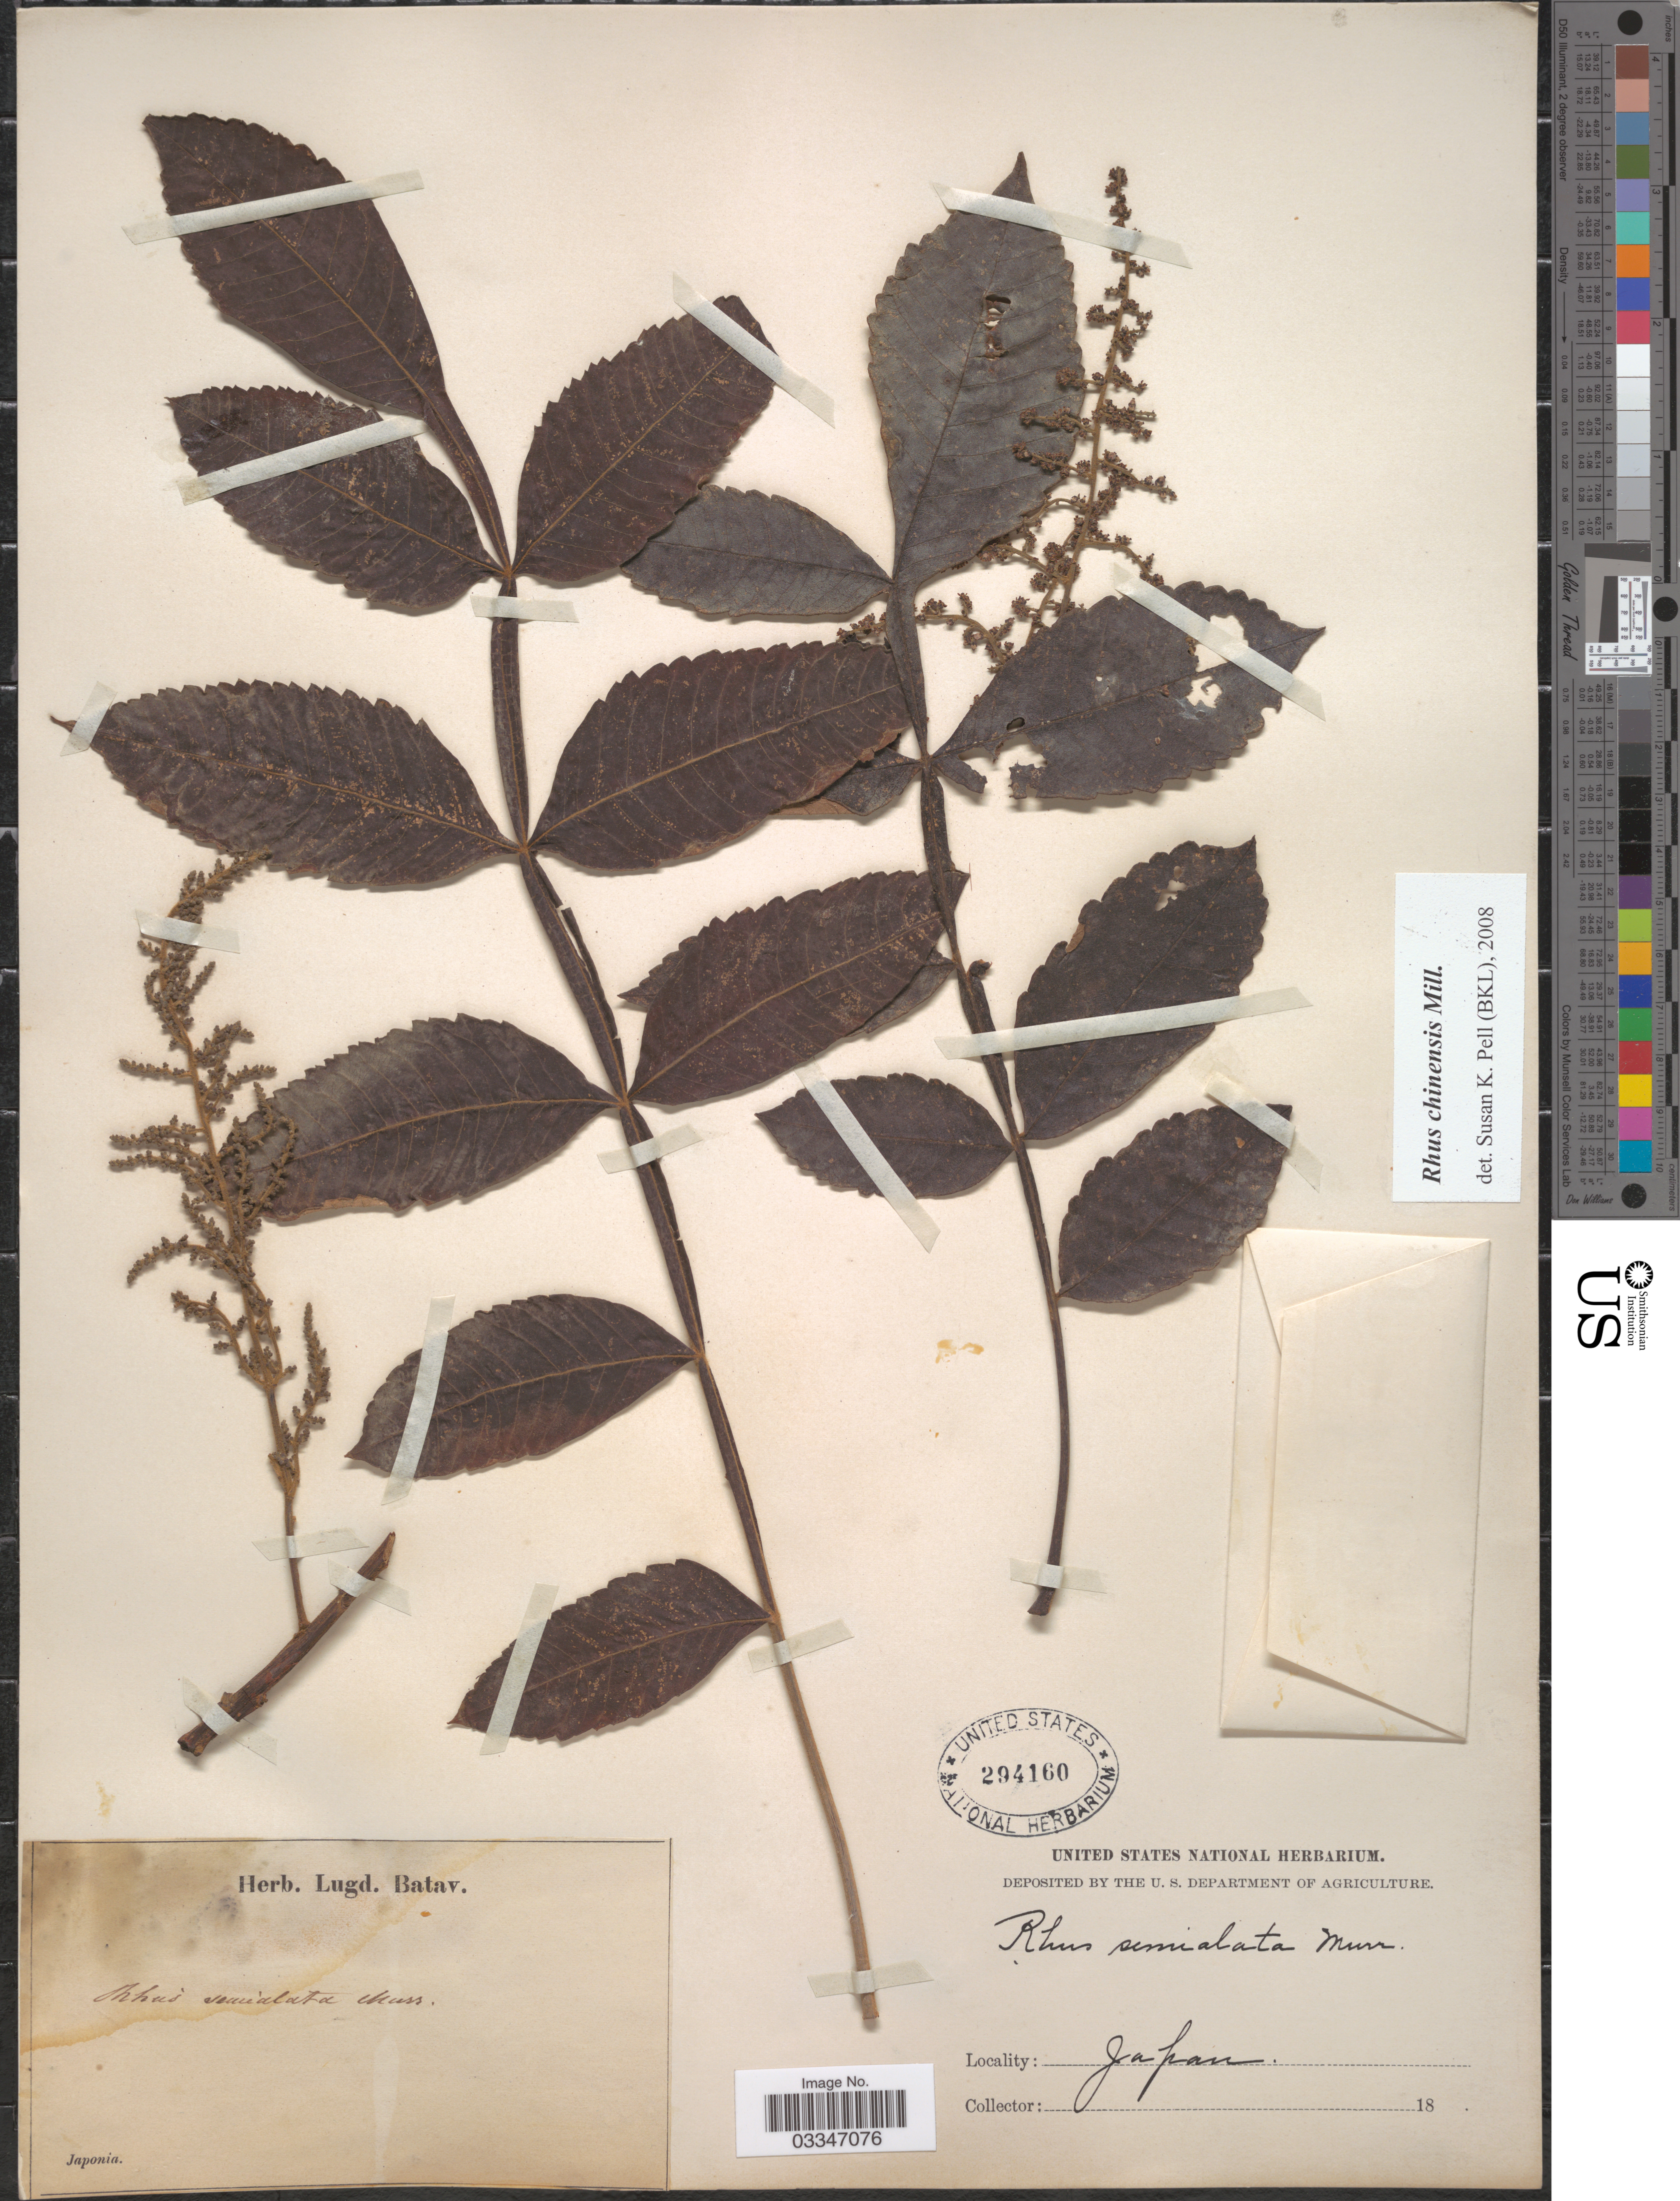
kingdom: Plantae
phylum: Tracheophyta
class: Magnoliopsida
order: Sapindales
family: Anacardiaceae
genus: Rhus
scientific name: Rhus chinensis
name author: Mill.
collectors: ex herb. Lugduno-Batavo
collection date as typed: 18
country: Japan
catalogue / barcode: US 294160